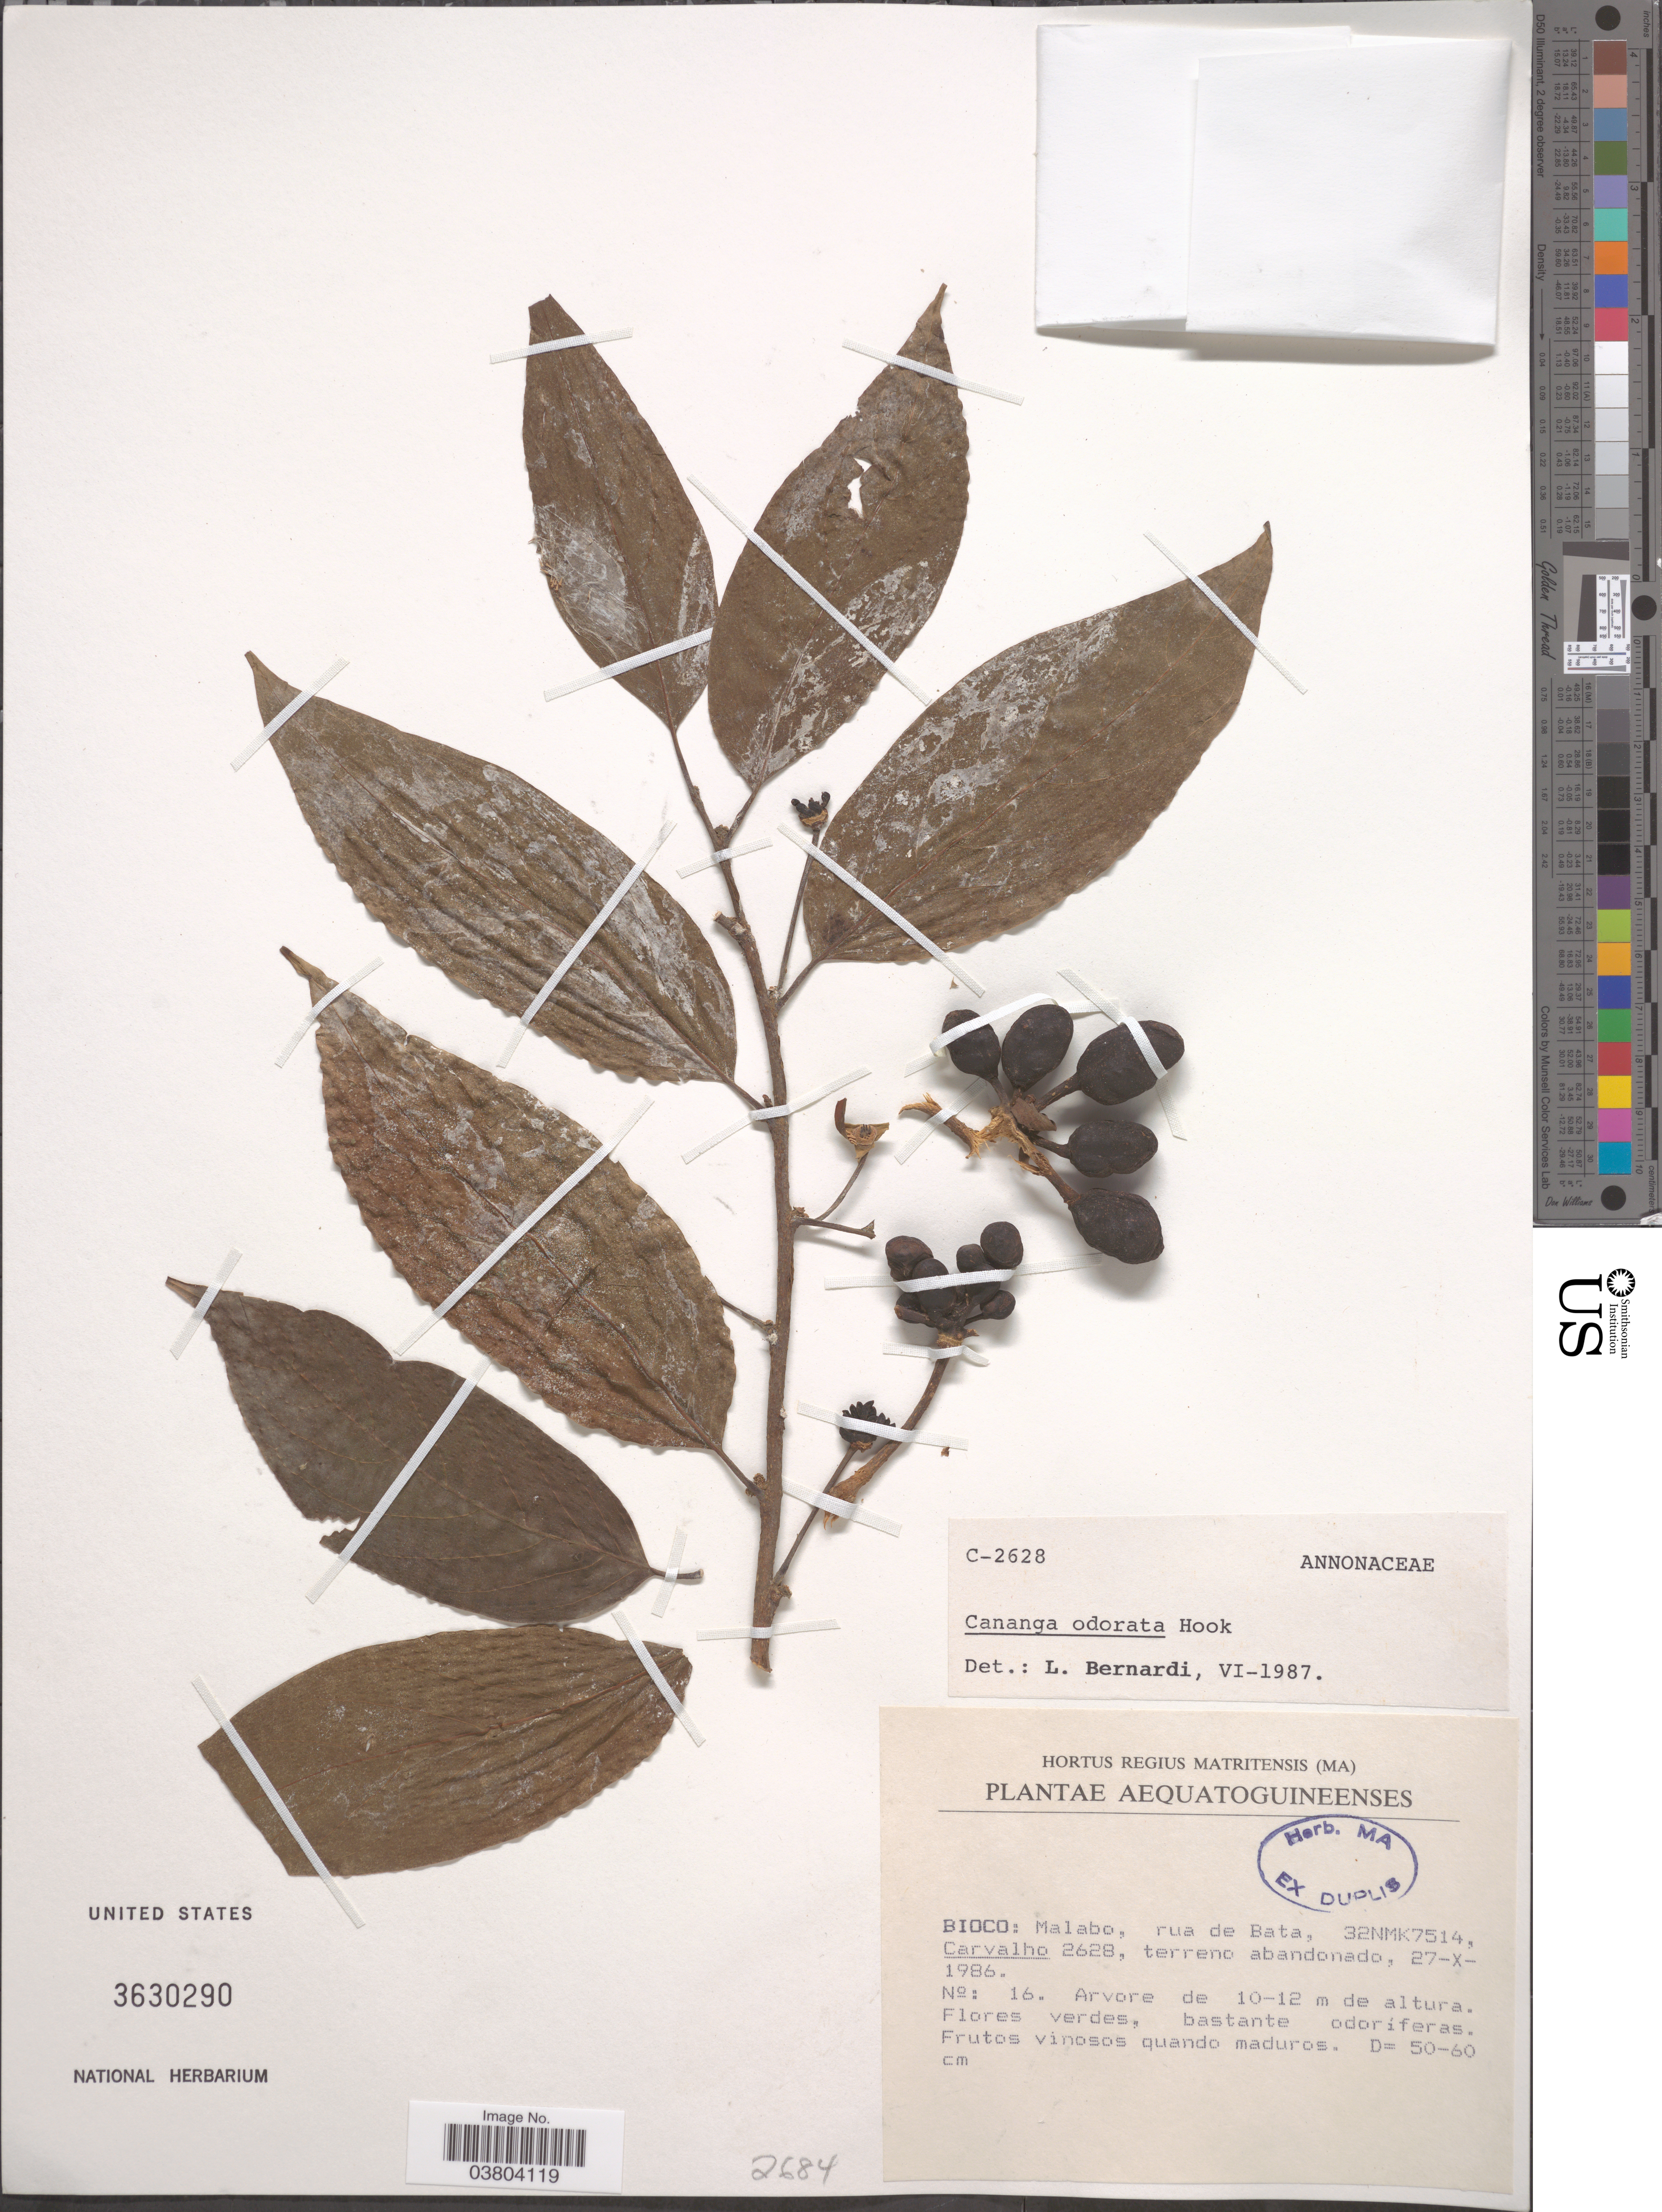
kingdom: Plantae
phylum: Tracheophyta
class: Magnoliopsida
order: Magnoliales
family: Annonaceae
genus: Cananga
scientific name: Cananga odorata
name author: (Lam.) Hook. f. & Thomson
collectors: Carvalho, --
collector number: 2628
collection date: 1986-10-27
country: Equatorial Guinea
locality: Bioco: Malabo, rua de Bata, 32NMK7514, terreno abandonado.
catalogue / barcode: US 3630290